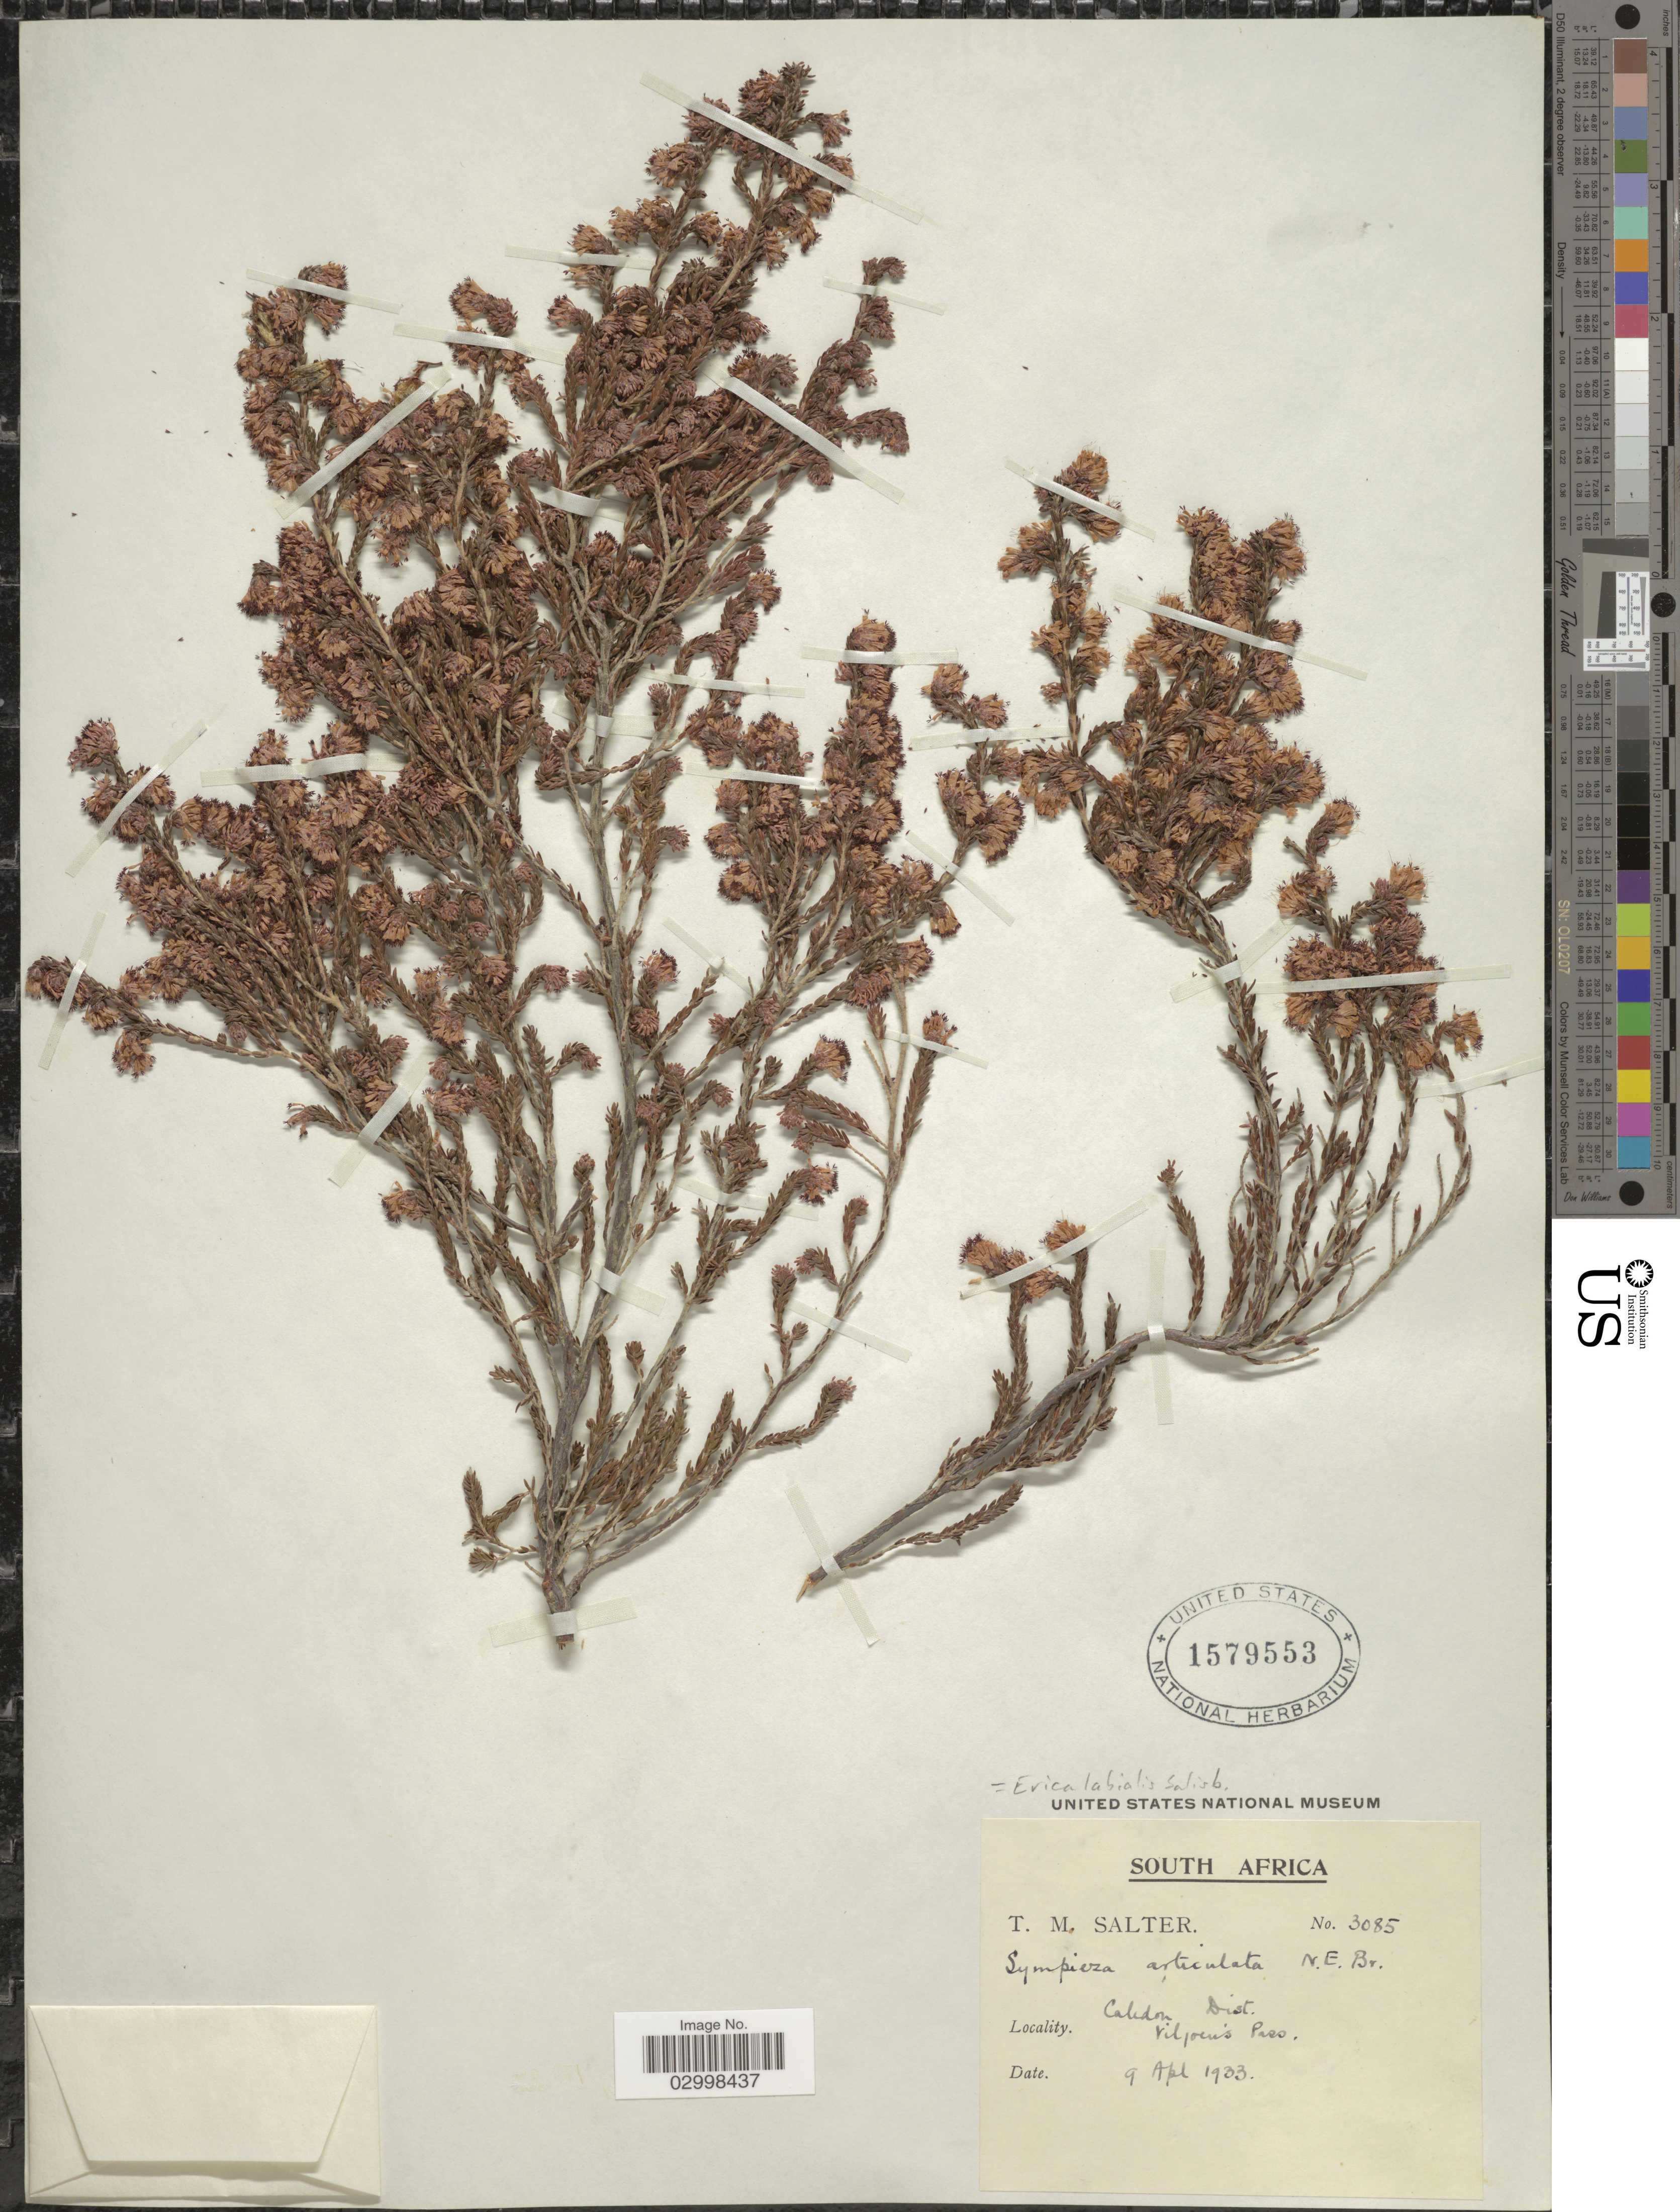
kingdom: Plantae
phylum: Tracheophyta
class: Magnoliopsida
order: Ericales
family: Ericaceae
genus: Erica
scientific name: Erica labialis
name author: Salisb.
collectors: T. Salter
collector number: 3085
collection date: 1933-04-09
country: South Africa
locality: Caledon Dist. Viljoen's Pass.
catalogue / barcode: US 1579553